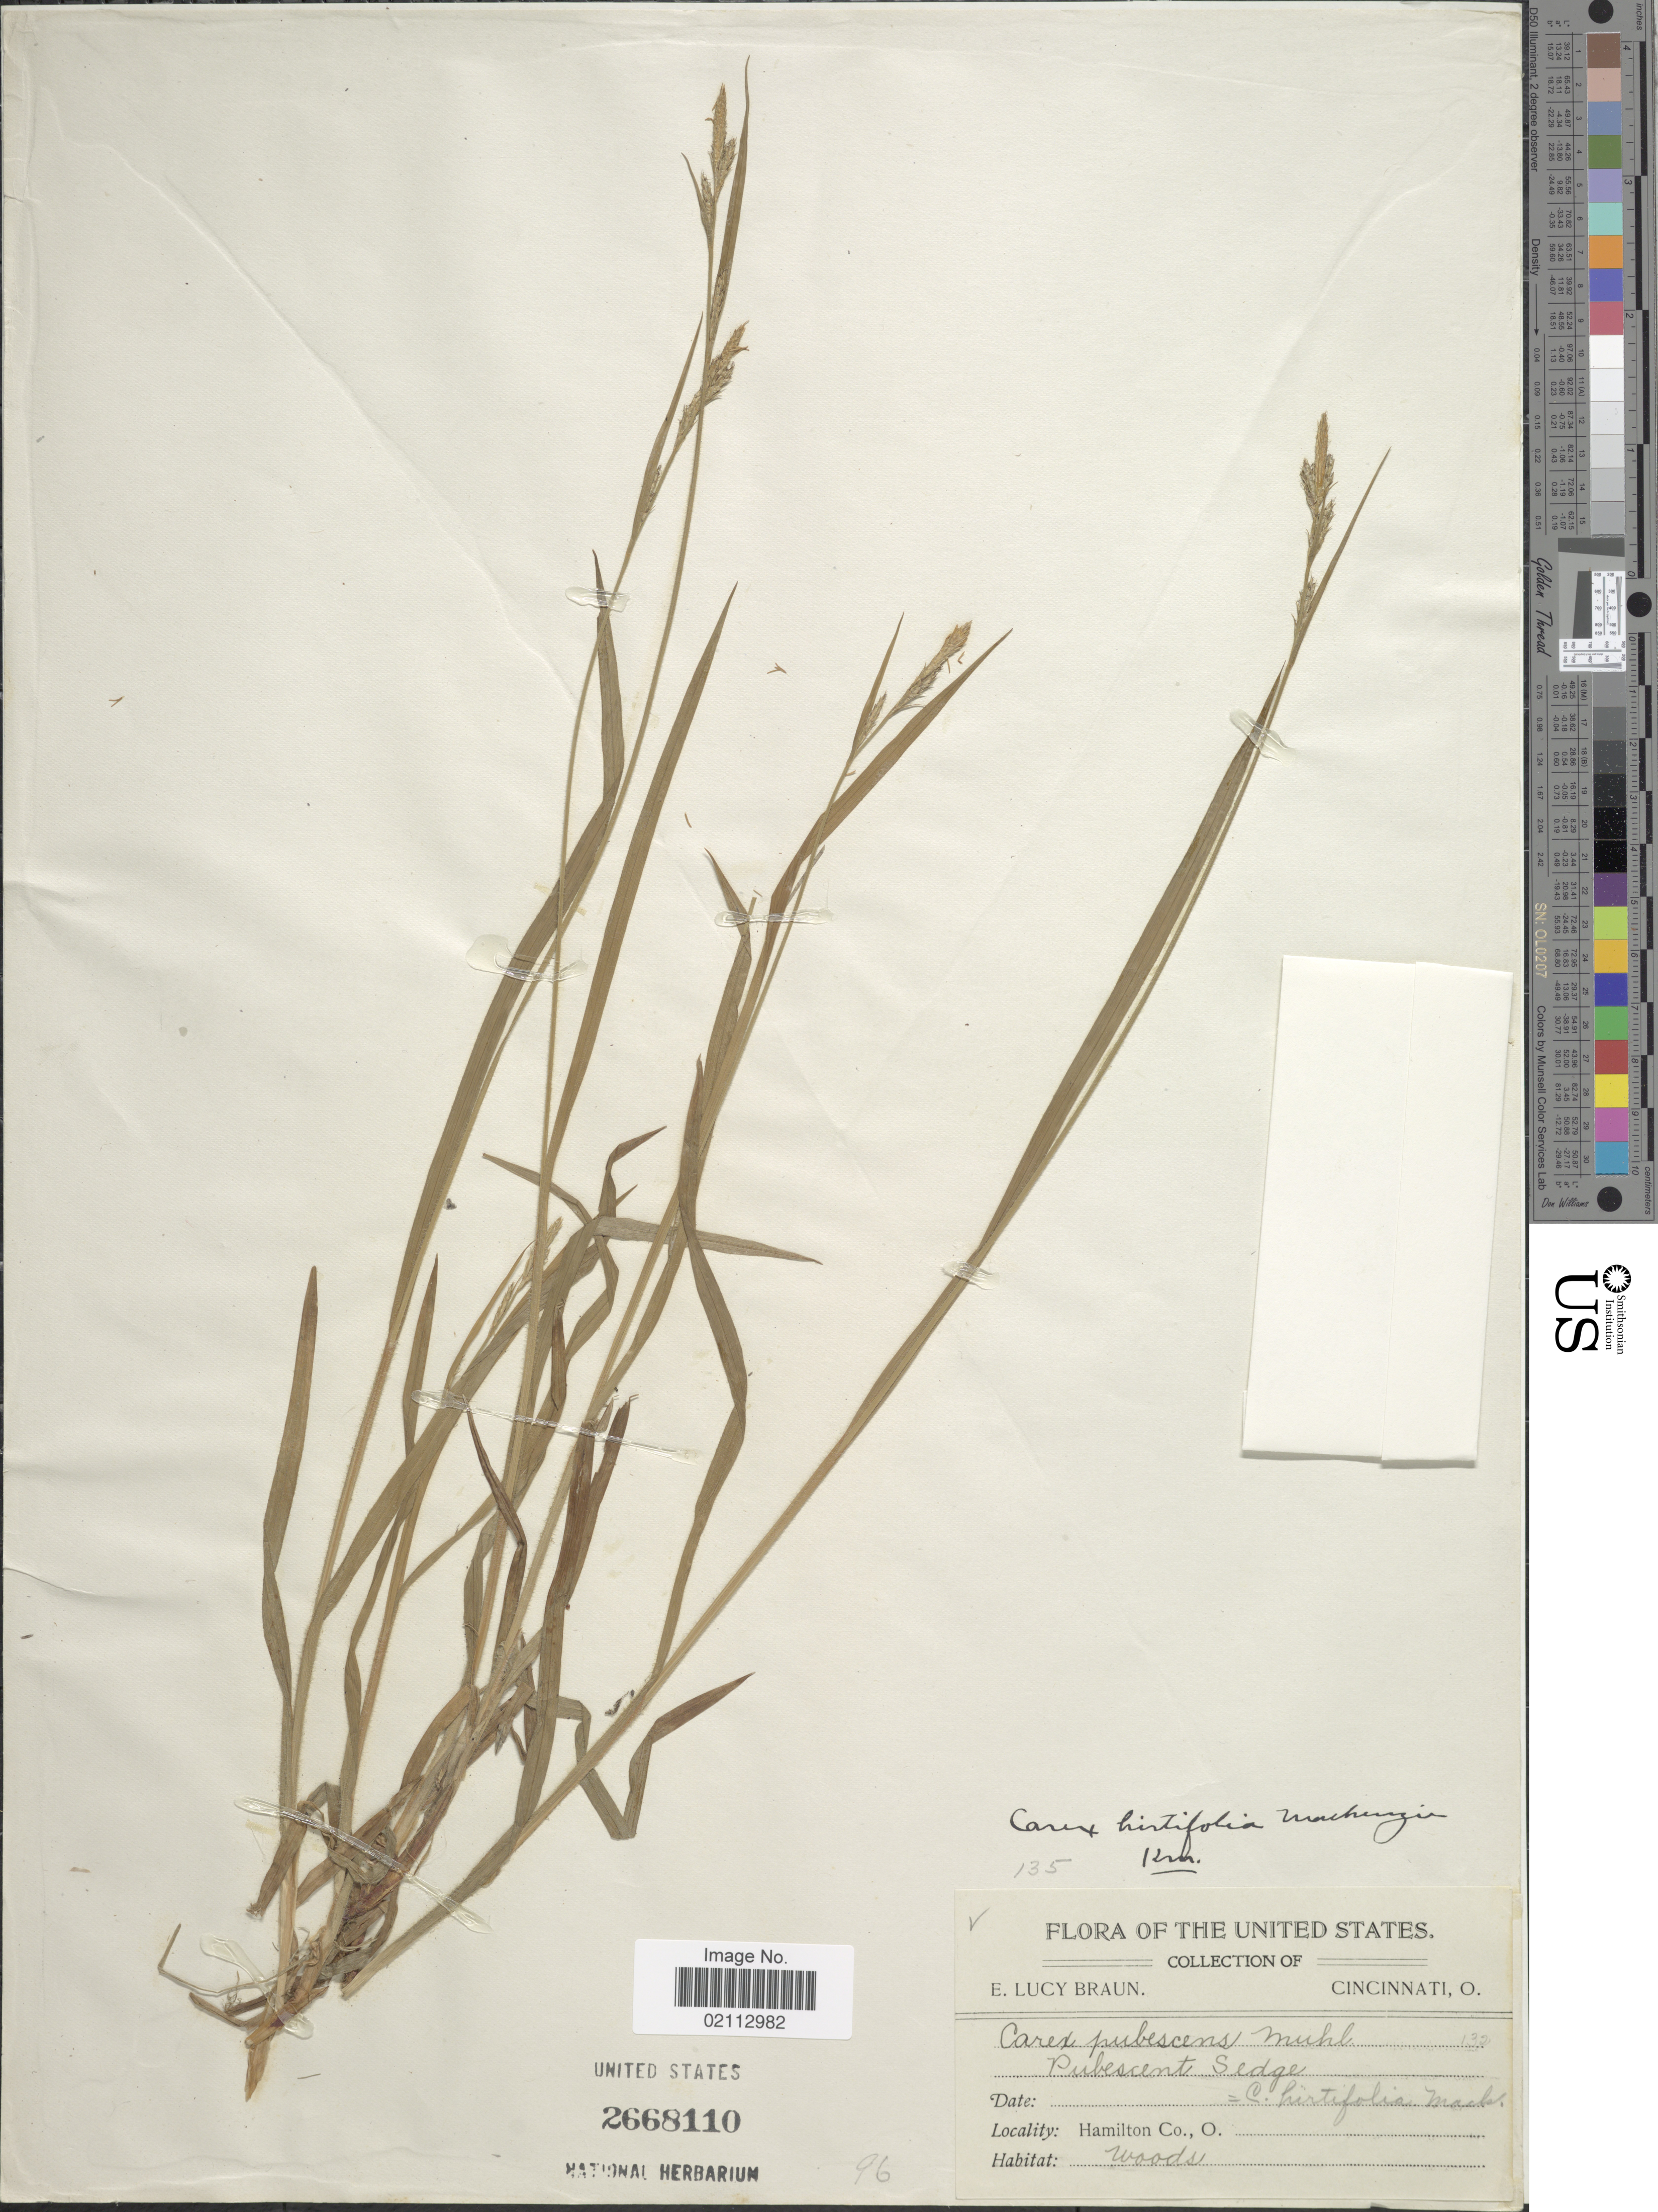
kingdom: Plantae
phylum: Tracheophyta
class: Liliopsida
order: Poales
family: Cyperaceae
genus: Carex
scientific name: Carex hirtifolia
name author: Mack.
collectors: E. L. Braun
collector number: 132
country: United States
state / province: Ohio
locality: Hamilton Co. O.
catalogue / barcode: US 2668110